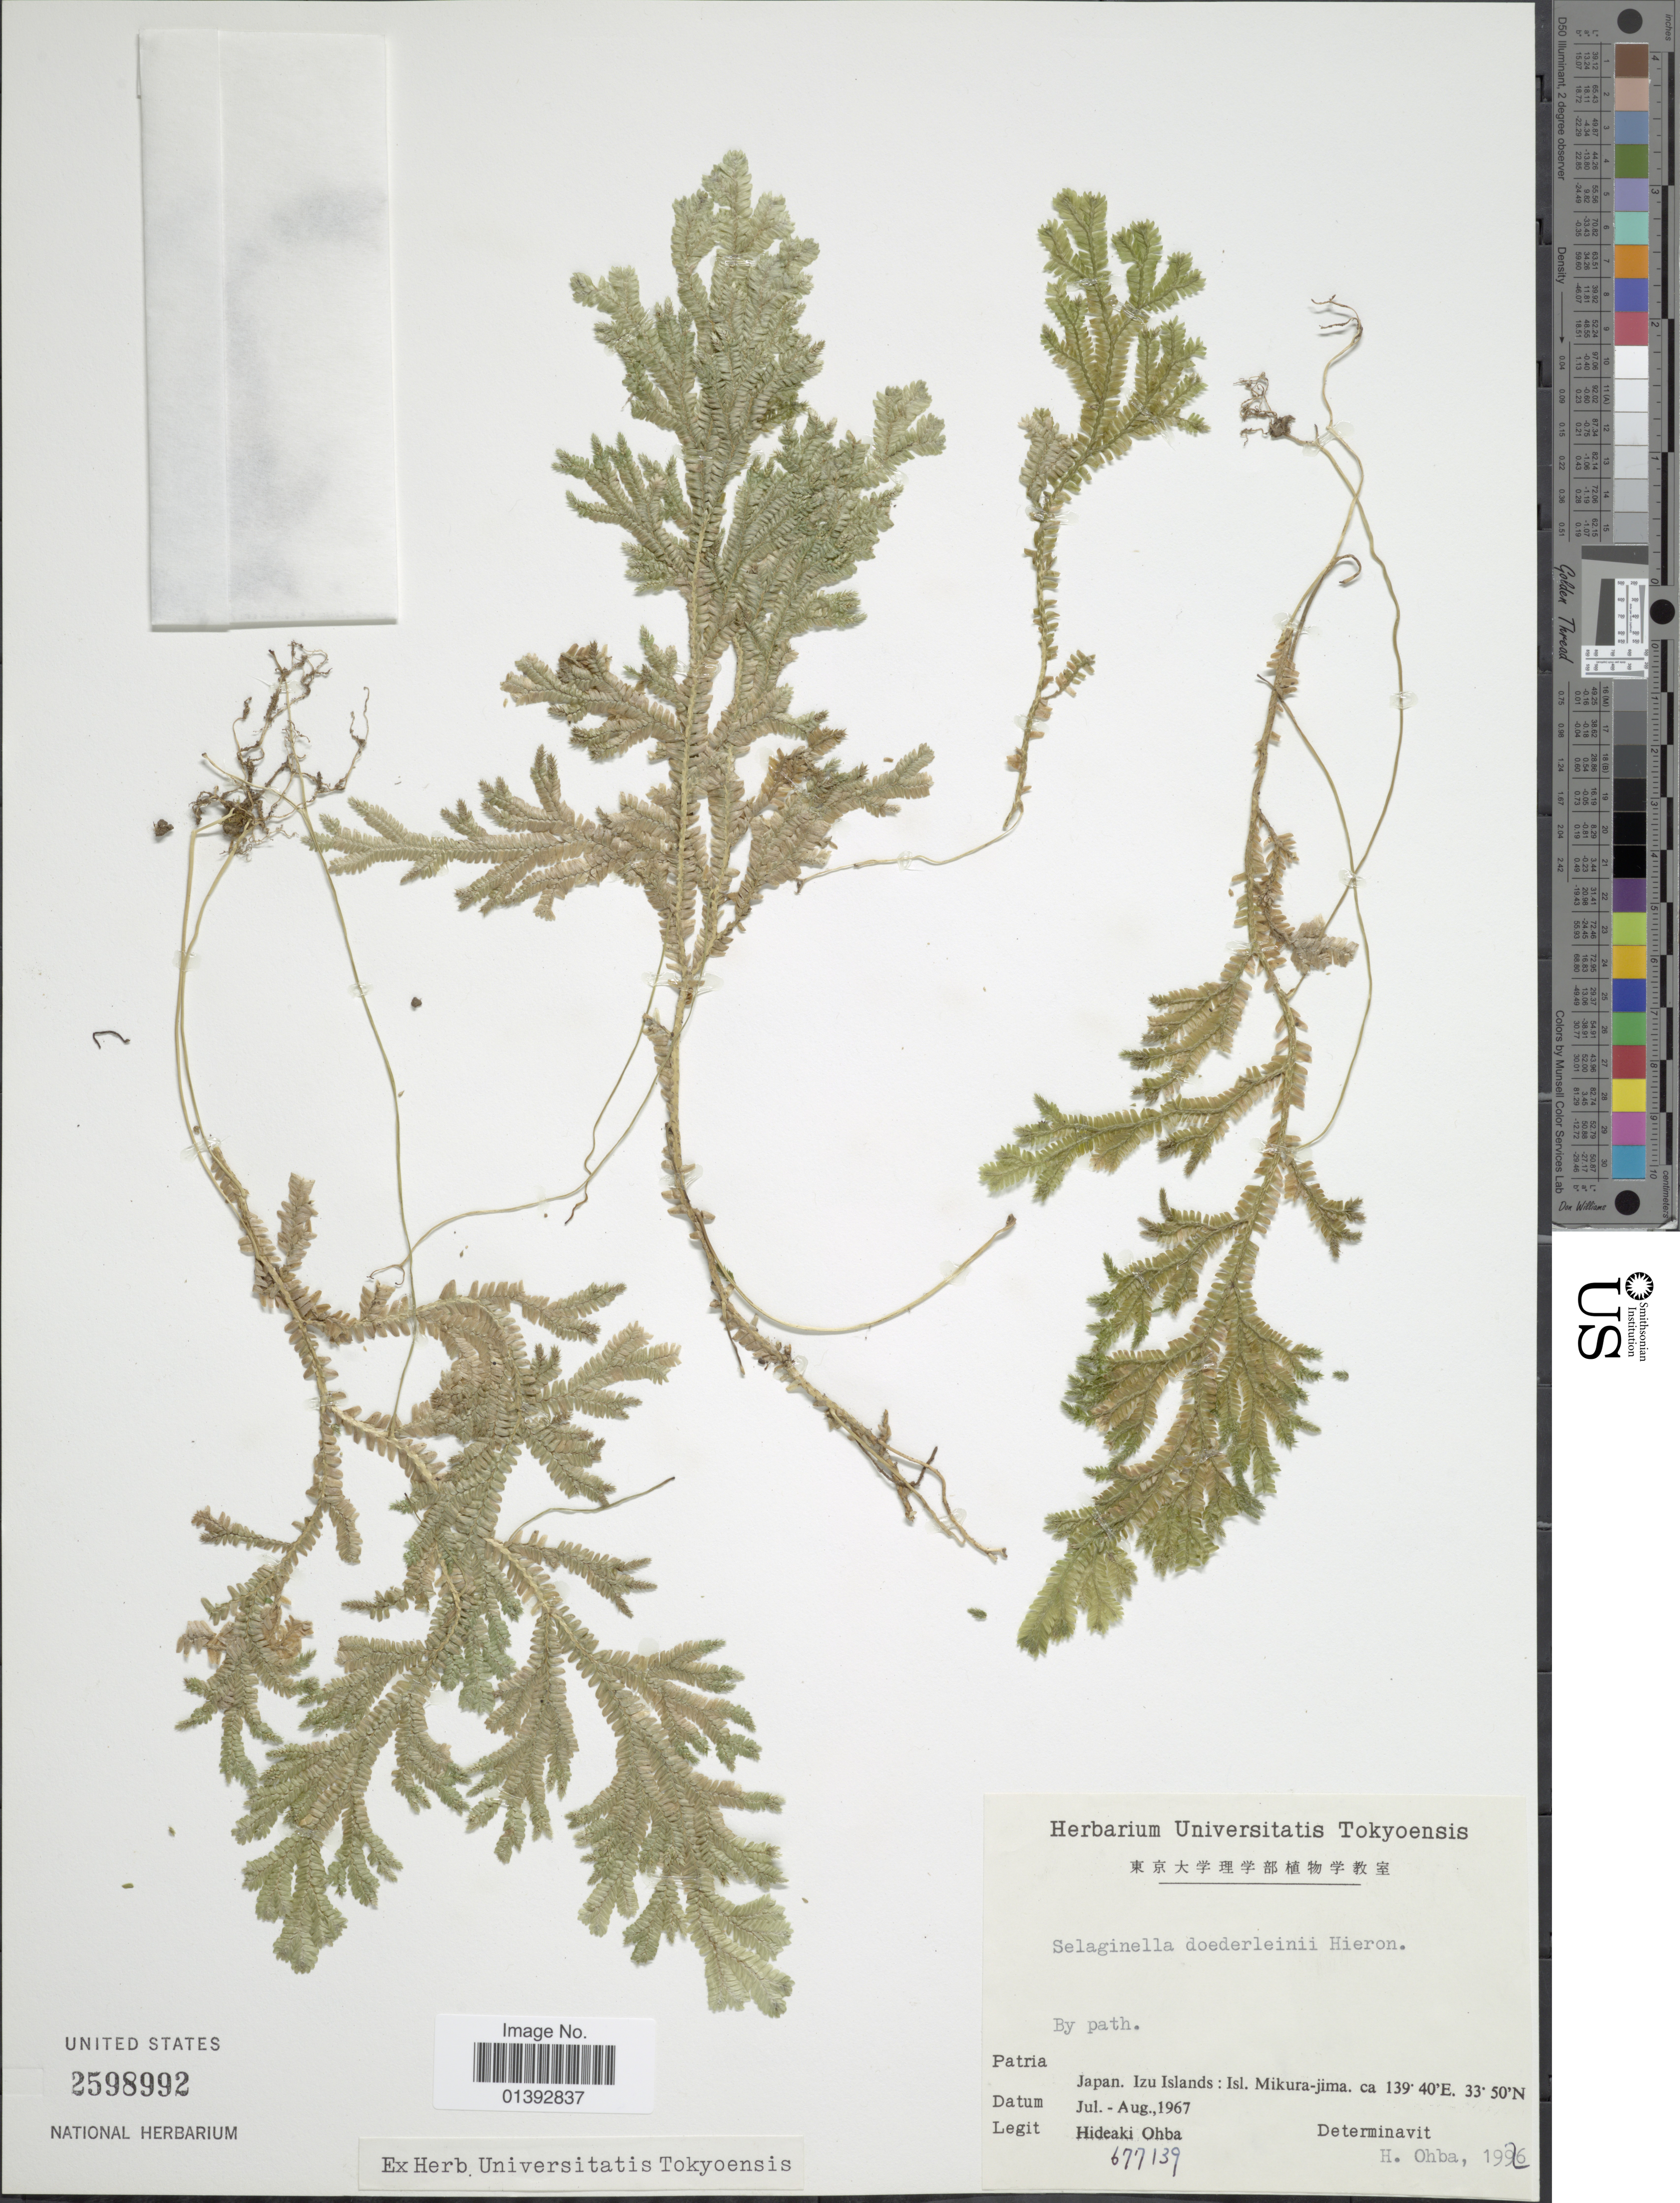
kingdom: Plantae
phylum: Tracheophyta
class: Lycopodiopsida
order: Selaginellales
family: Selaginellaceae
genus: Selaginella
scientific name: Selaginella doederleinii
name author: Hieron.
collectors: H. Ohba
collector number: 677139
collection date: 1967-07/1967-08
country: Japan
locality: Izu Islands: Isl. Mikura-jima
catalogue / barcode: US 2598992